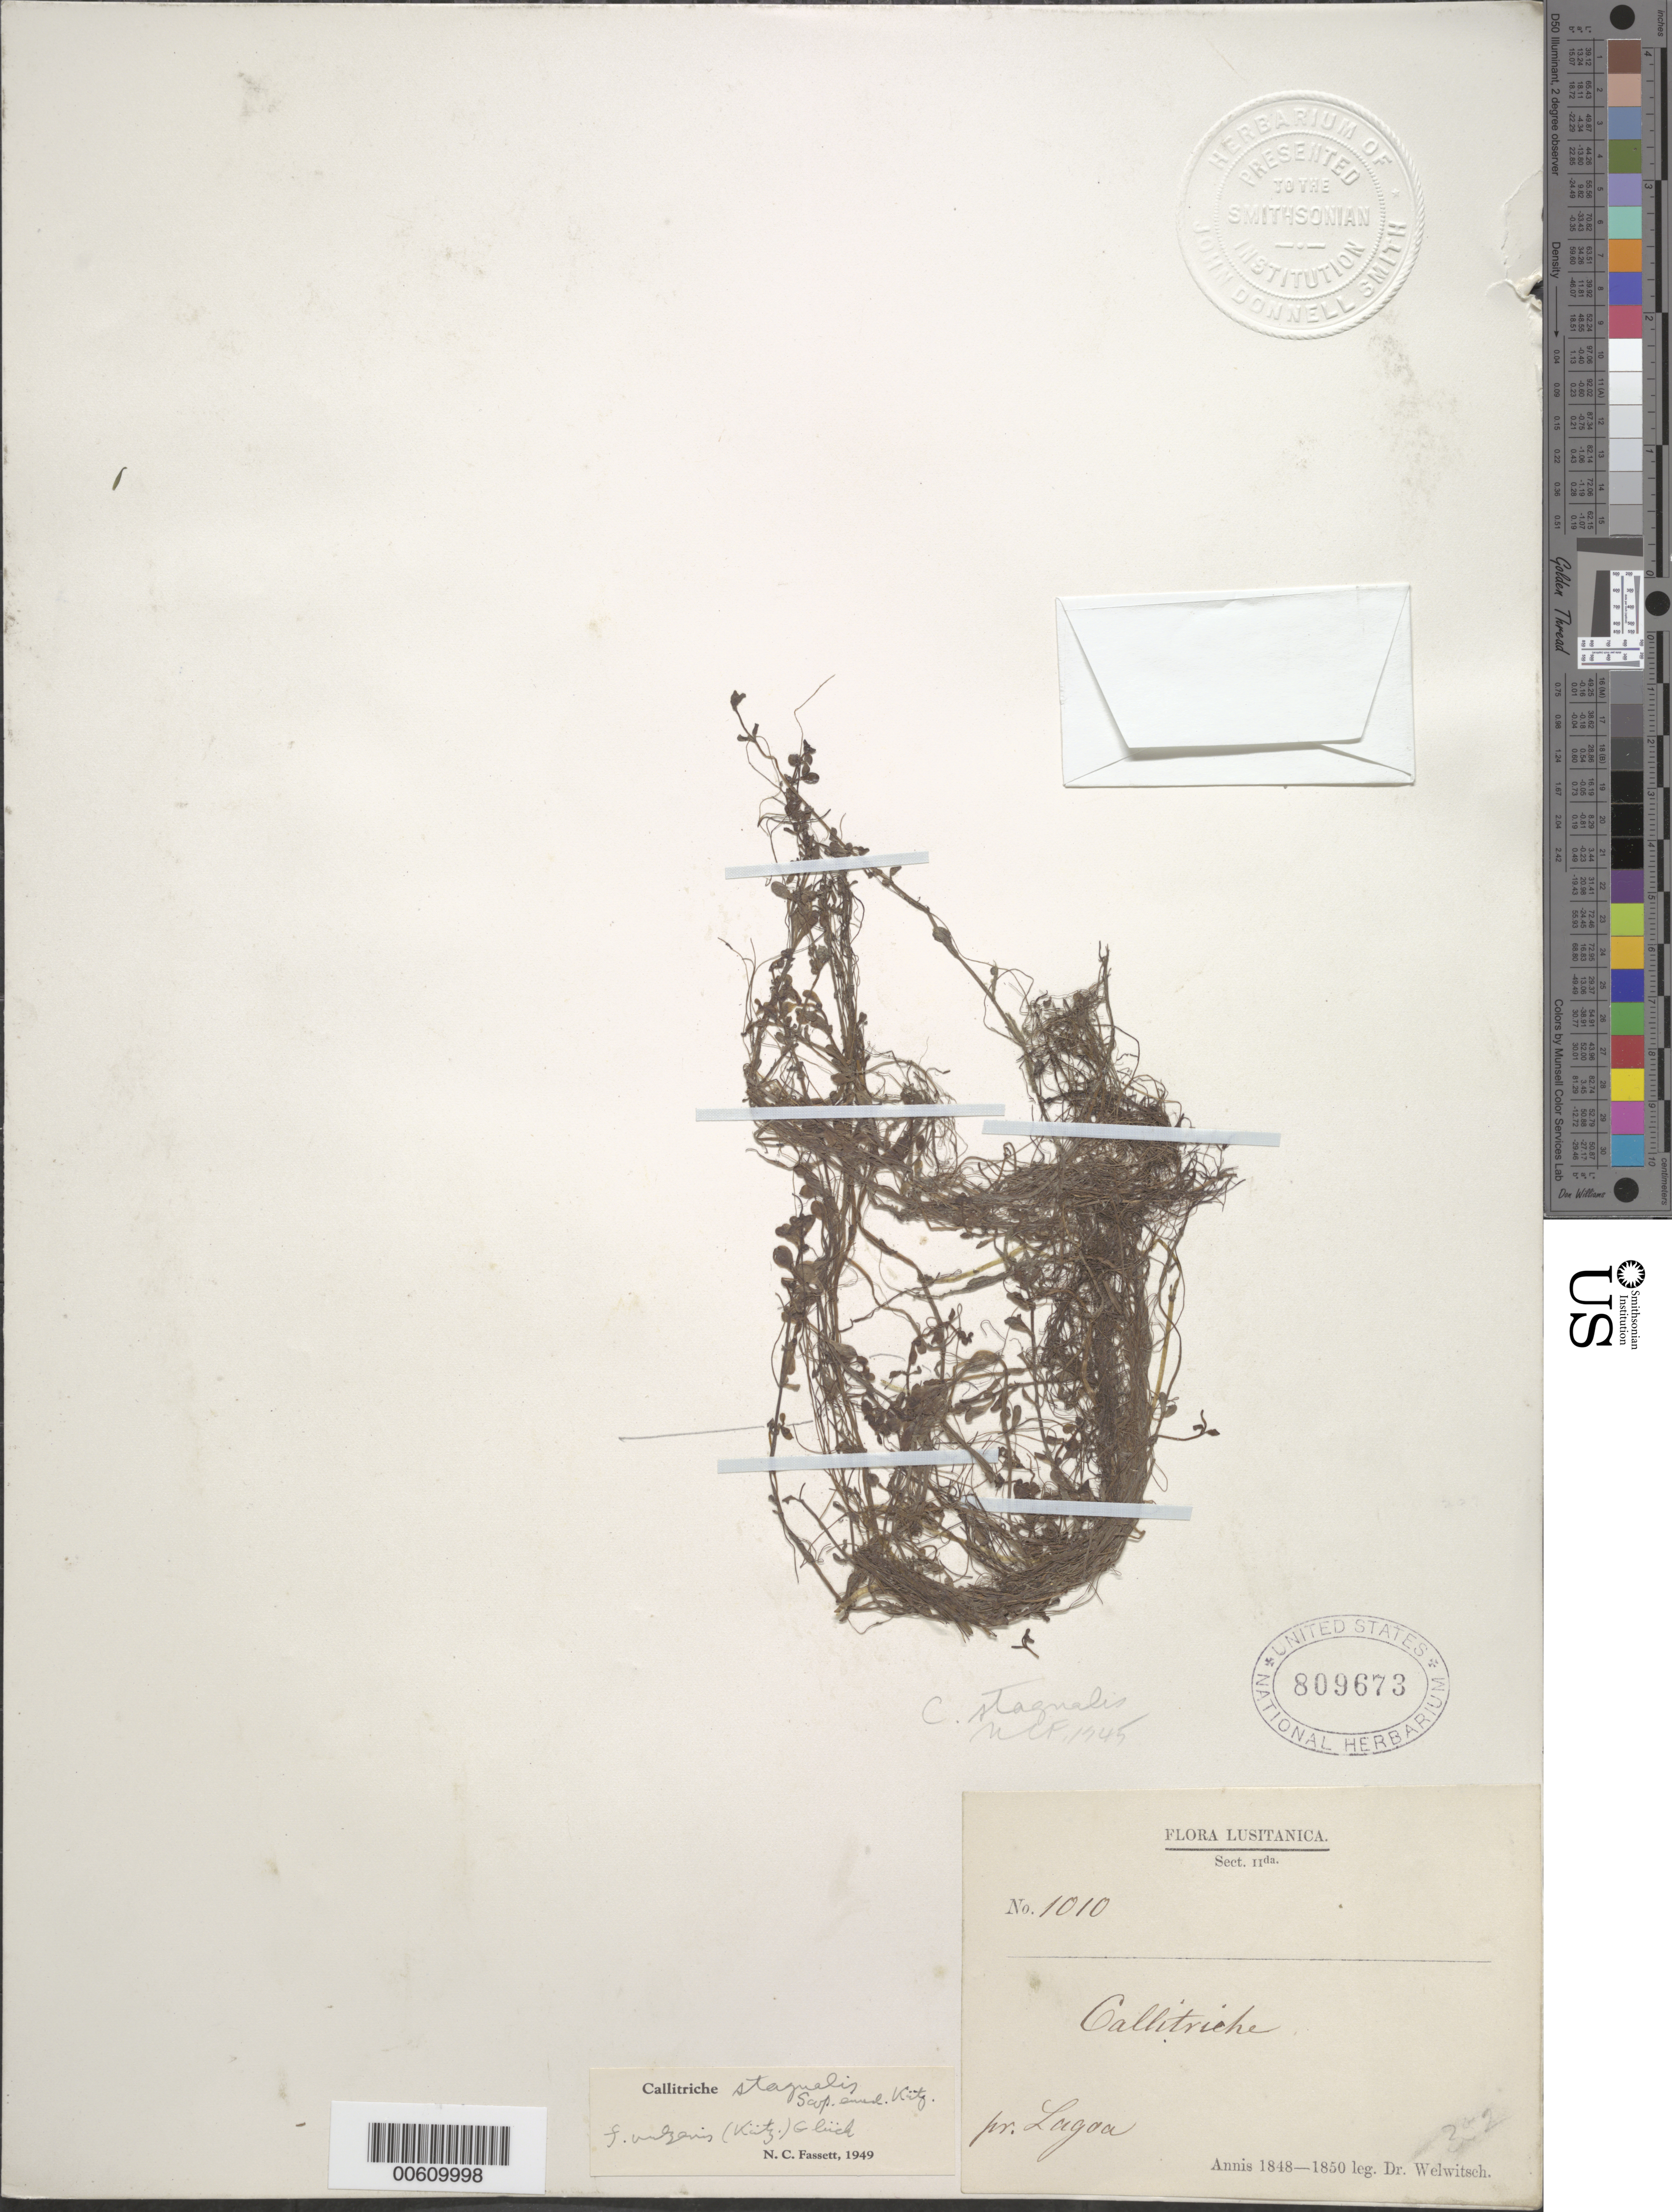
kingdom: Plantae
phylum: Tracheophyta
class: Magnoliopsida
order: Lamiales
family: Plantaginaceae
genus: Callitriche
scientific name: Callitriche stagnalis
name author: Scop.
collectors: F. M. Welwitsch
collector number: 1010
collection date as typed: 1848 to -- --- 1850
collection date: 1848/1850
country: Portugal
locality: Lugoa, Lusitania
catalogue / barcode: US 809673